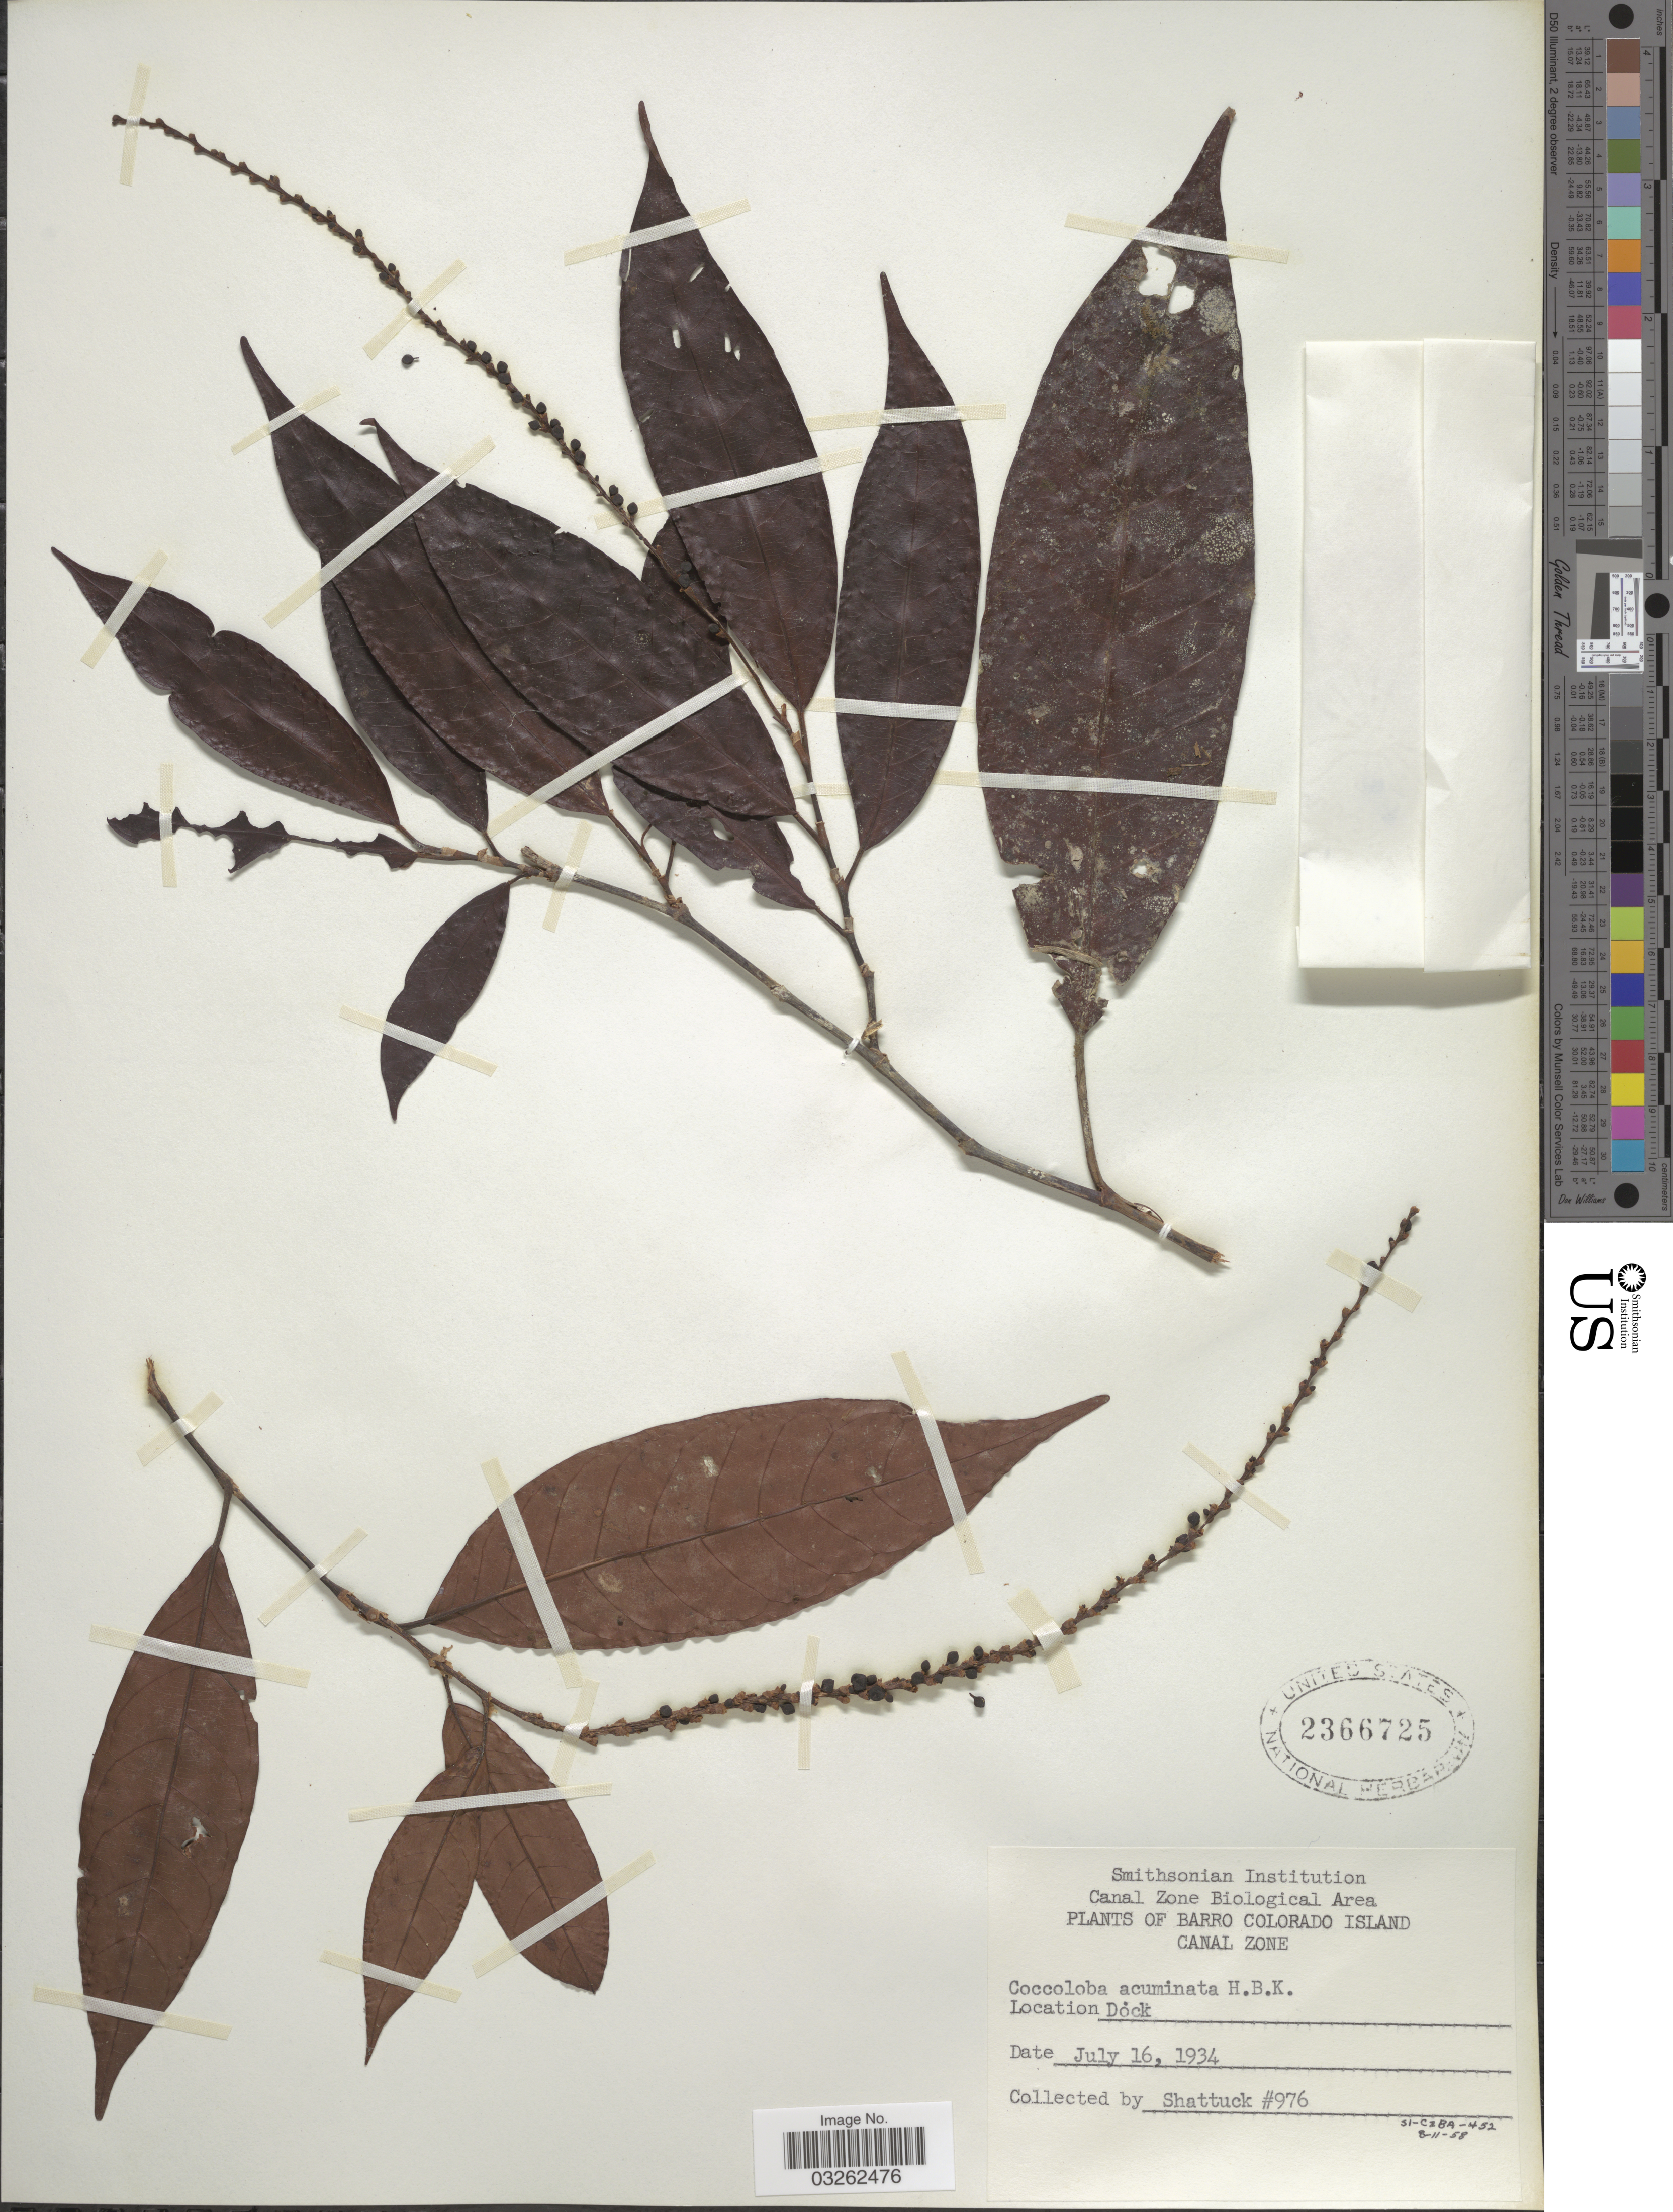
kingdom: Plantae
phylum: Tracheophyta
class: Magnoliopsida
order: Caryophyllales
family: Polygonaceae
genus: Coccoloba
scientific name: Coccoloba acuminata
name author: Kunth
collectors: Shattuck, --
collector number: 976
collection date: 1934-07-16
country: Panama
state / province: Panamá Oeste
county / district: Canal Zone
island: Barro Colorado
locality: Barro Colorado Island. Canal Zone. Dock.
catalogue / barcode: US 2366725